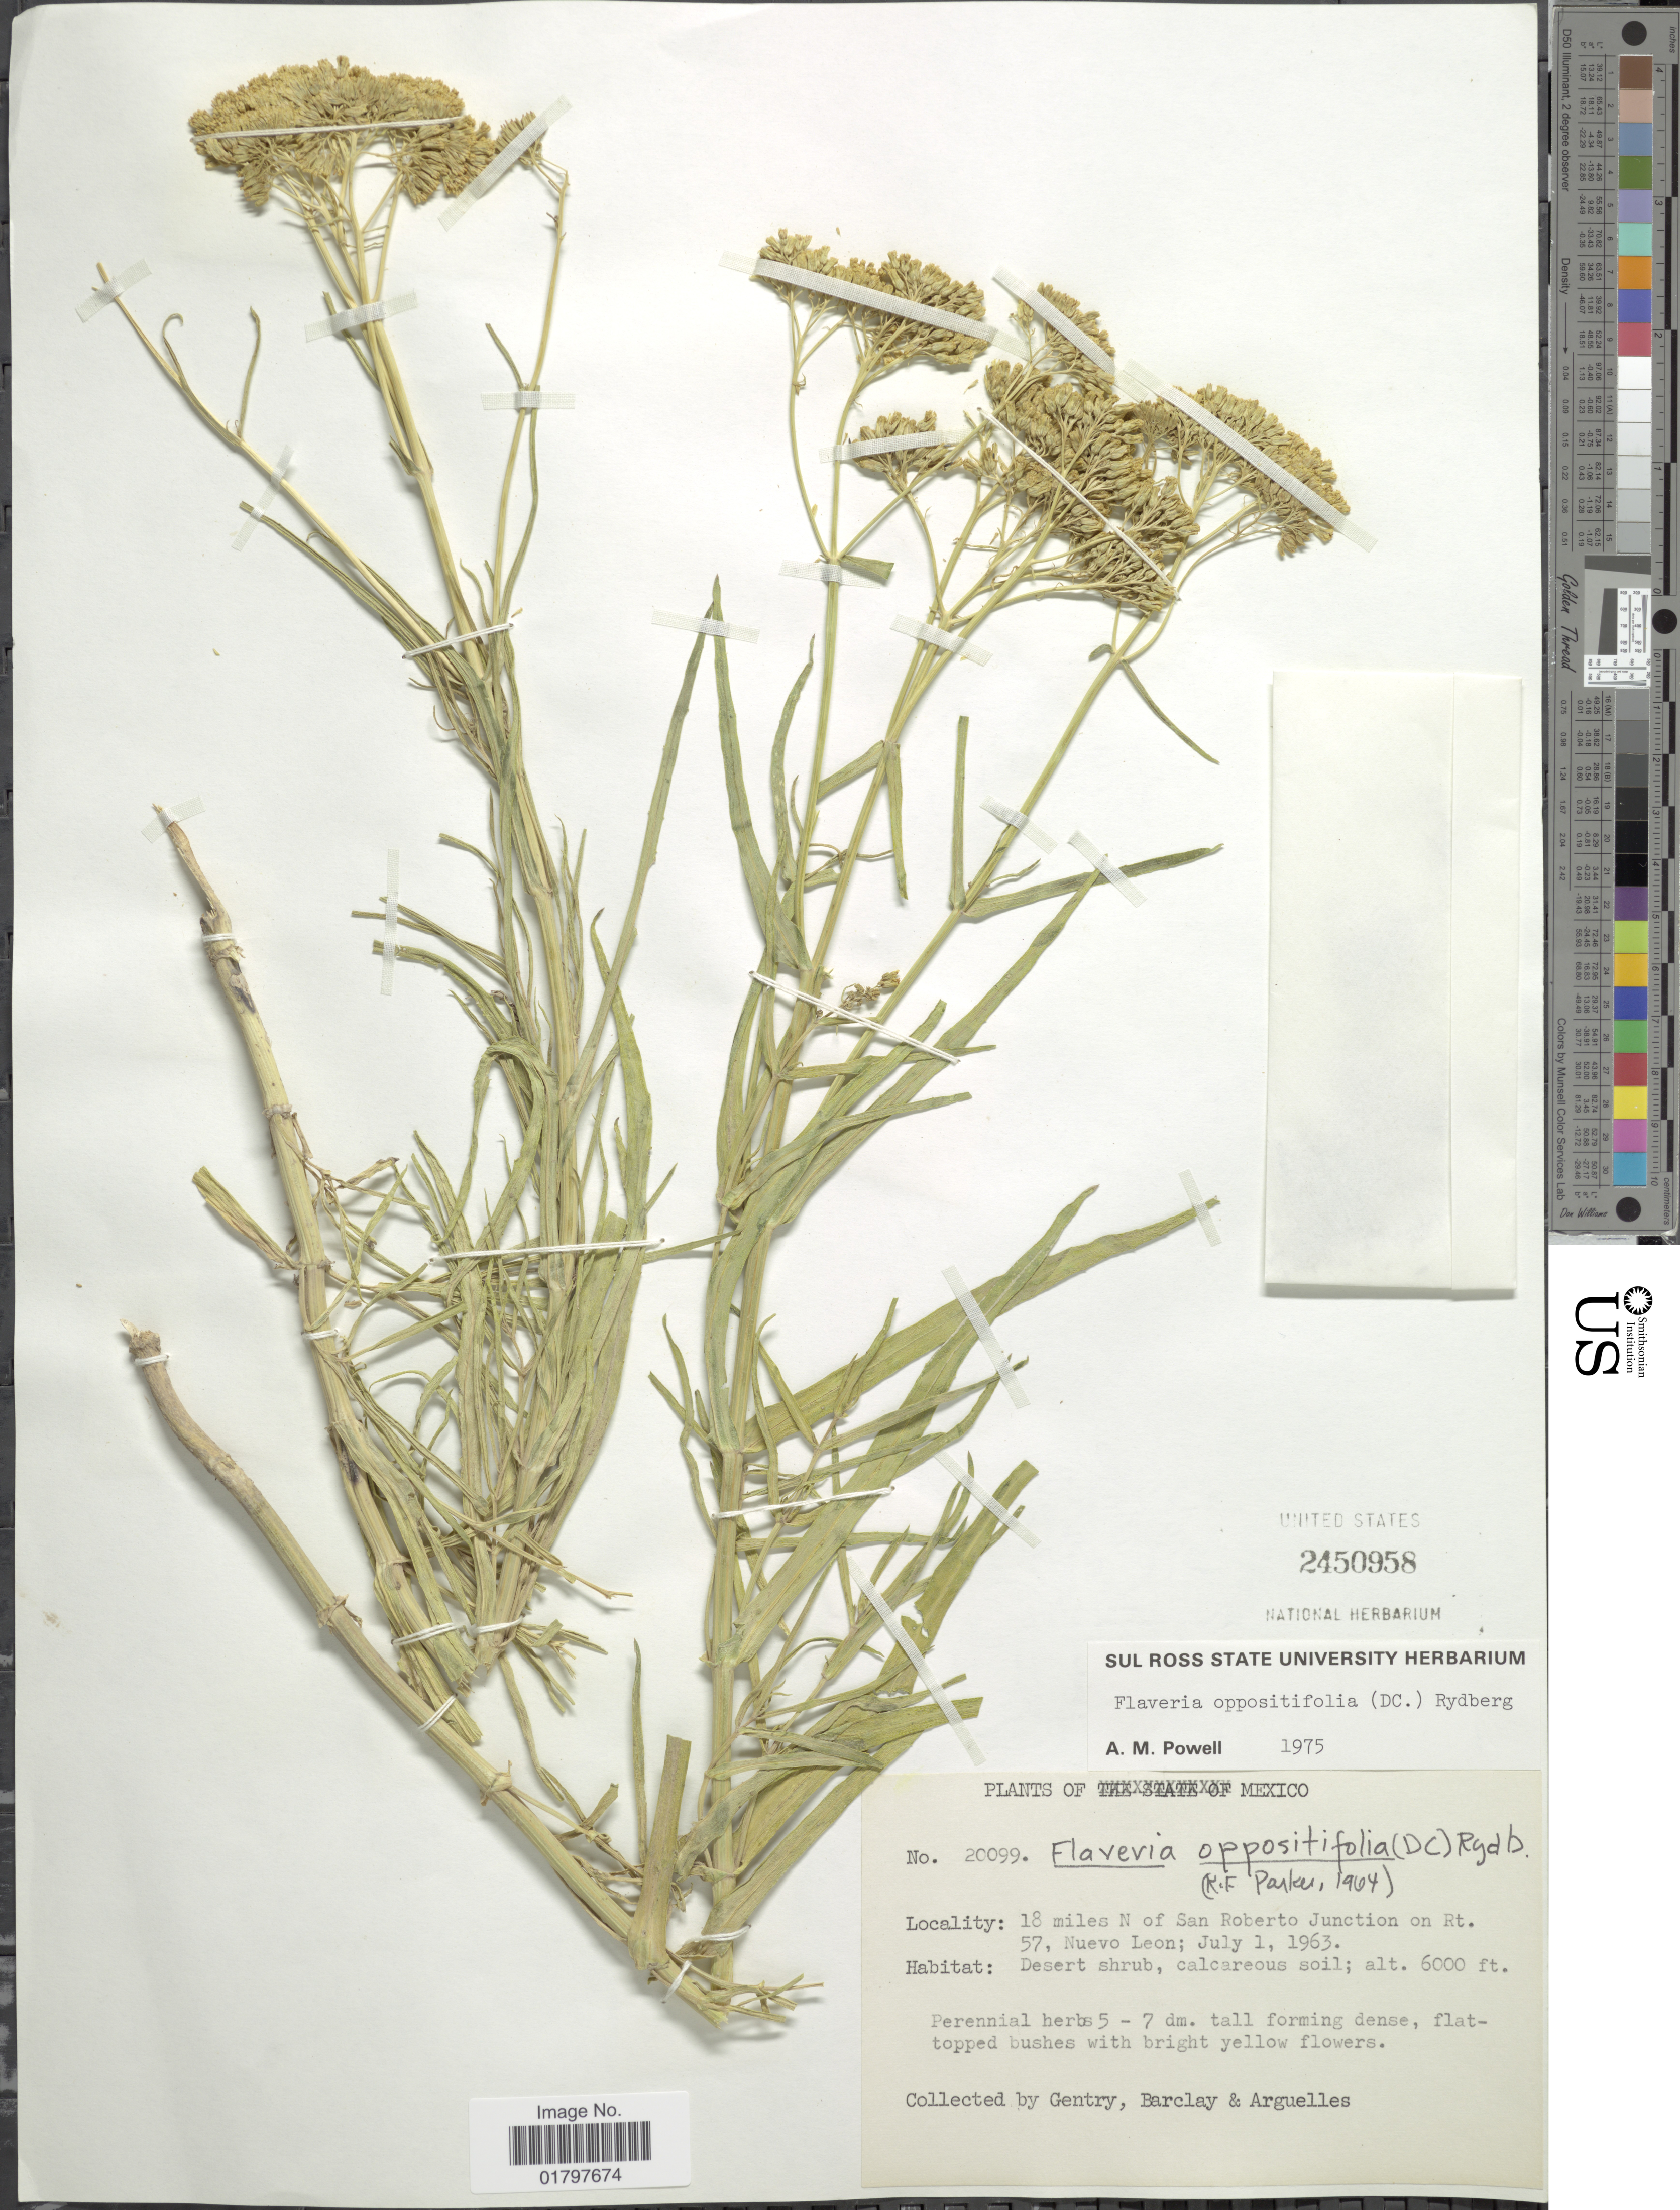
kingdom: Plantae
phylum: Tracheophyta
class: Magnoliopsida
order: Asterales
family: Asteraceae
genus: Flaveria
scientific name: Flaveria oppositifolia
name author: Rydb.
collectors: Gentry, --, -- Barclay & Arguelles, --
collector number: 20099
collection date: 1963-07-01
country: Mexico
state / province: Nuevo León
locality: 18 miles N of San Roberto Junction on Rt. 57, Nuevo Leon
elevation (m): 1829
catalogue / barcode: US 2450958